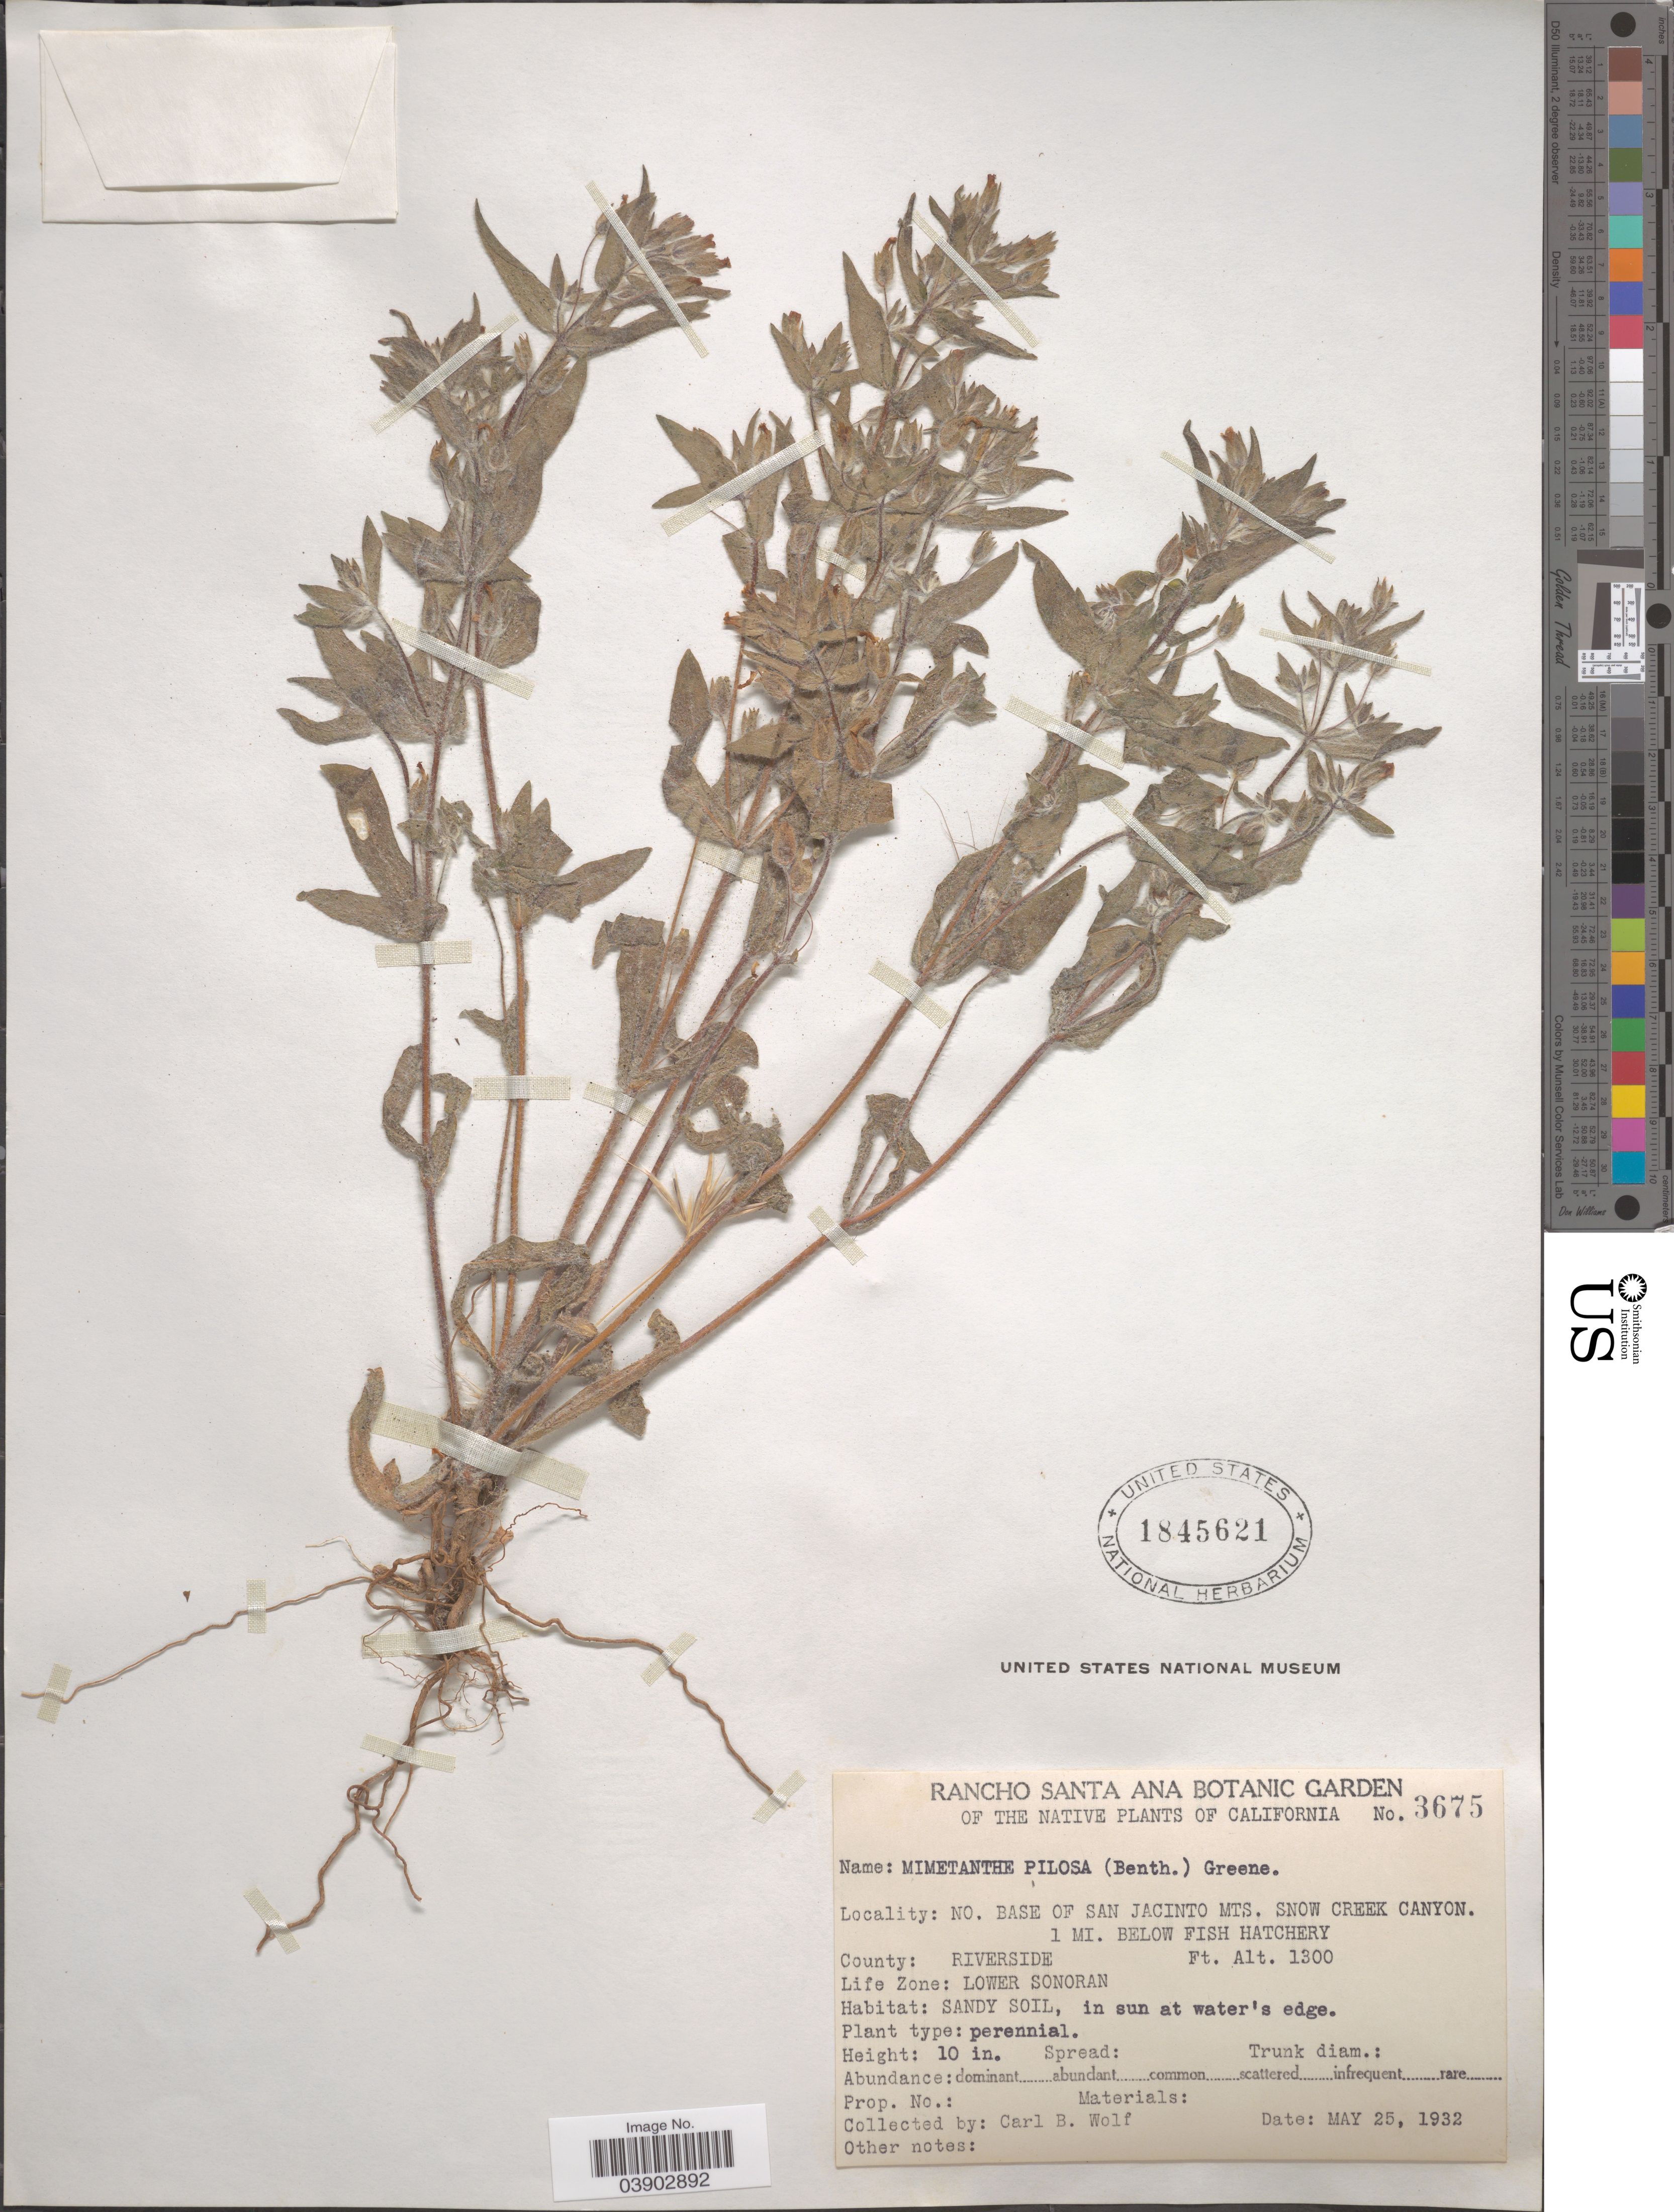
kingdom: Plantae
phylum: Tracheophyta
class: Magnoliopsida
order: Lamiales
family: Phrymaceae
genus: Mimetanthe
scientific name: Mimetanthe pilosa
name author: (Benth.) Greene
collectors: C. B. Wolf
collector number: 3675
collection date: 1932-05-25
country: United States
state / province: California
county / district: Riverside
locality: No. base of San Jacinto Mts. Snow Creek Canyon. 1 mi. below Fish Hatchery. County: Riverside. Life Zone: Lower Sonoran.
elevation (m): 396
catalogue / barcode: US 1845621